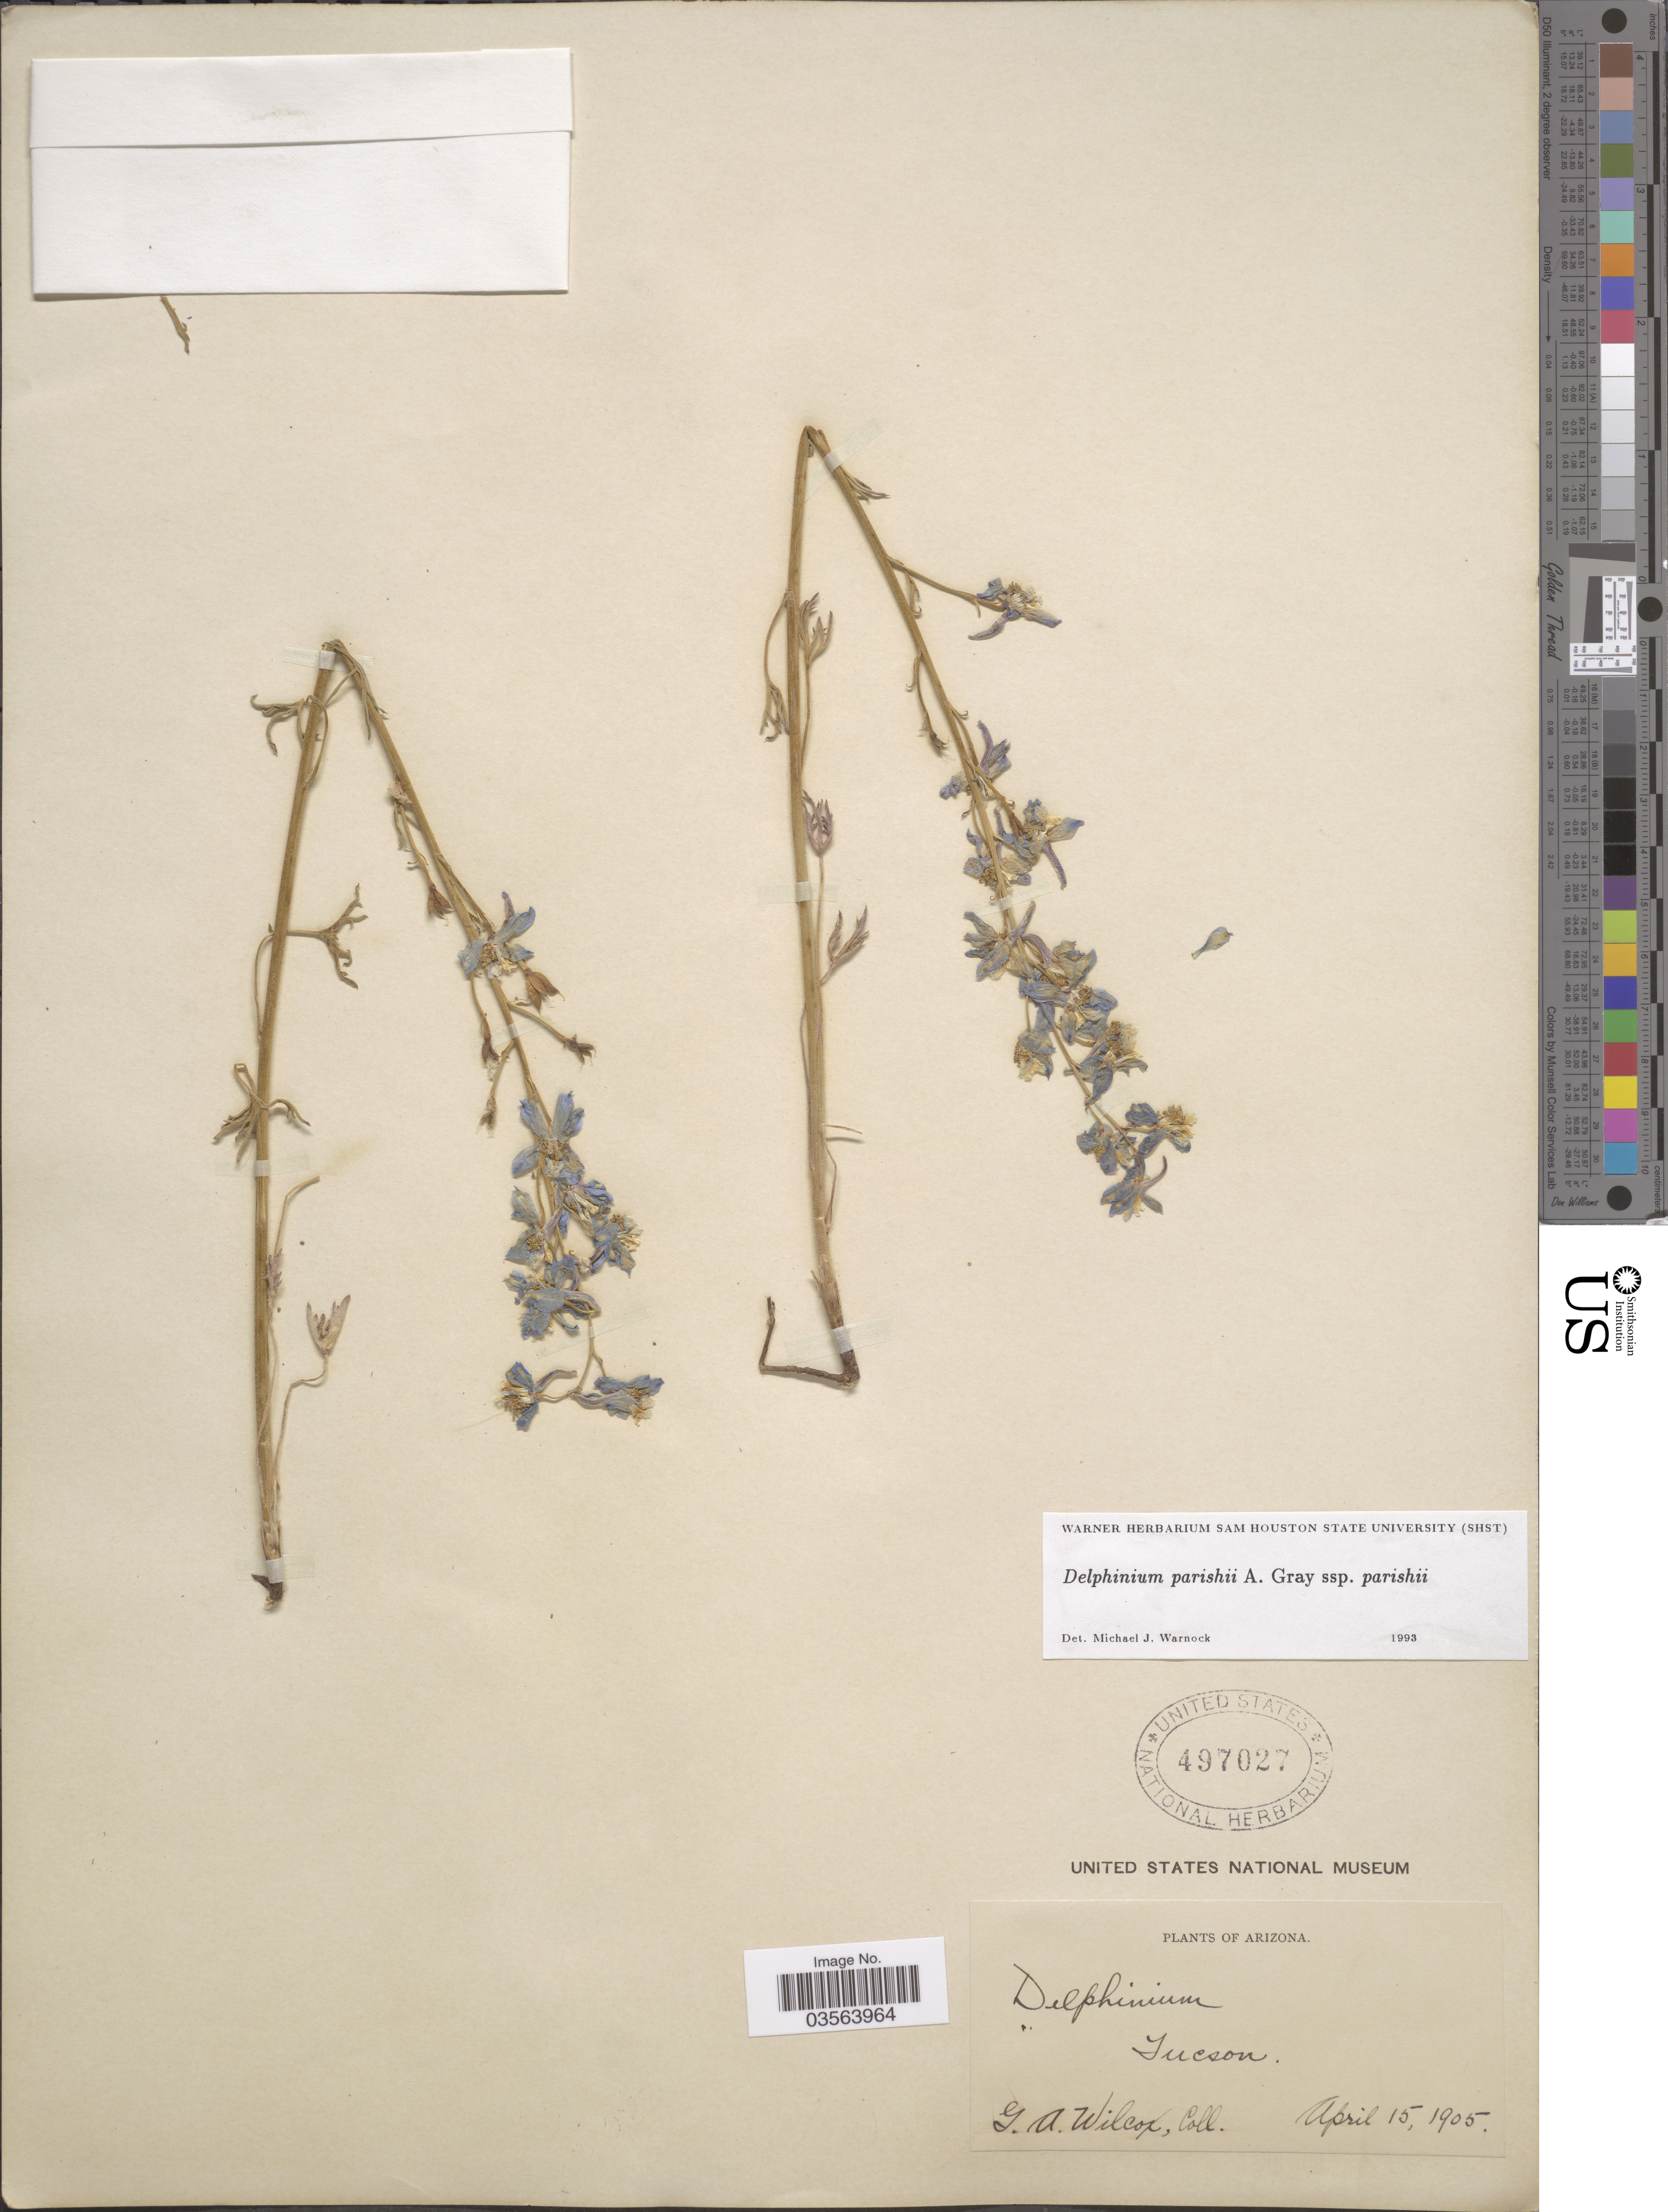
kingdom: Plantae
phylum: Tracheophyta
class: Magnoliopsida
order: Ranunculales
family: Ranunculaceae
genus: Delphinium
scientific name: Delphinium parishii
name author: A. Gray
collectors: Mrs. G. Wilcox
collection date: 1905-04-15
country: United States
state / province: Arizona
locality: Tucson.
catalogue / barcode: US 497027